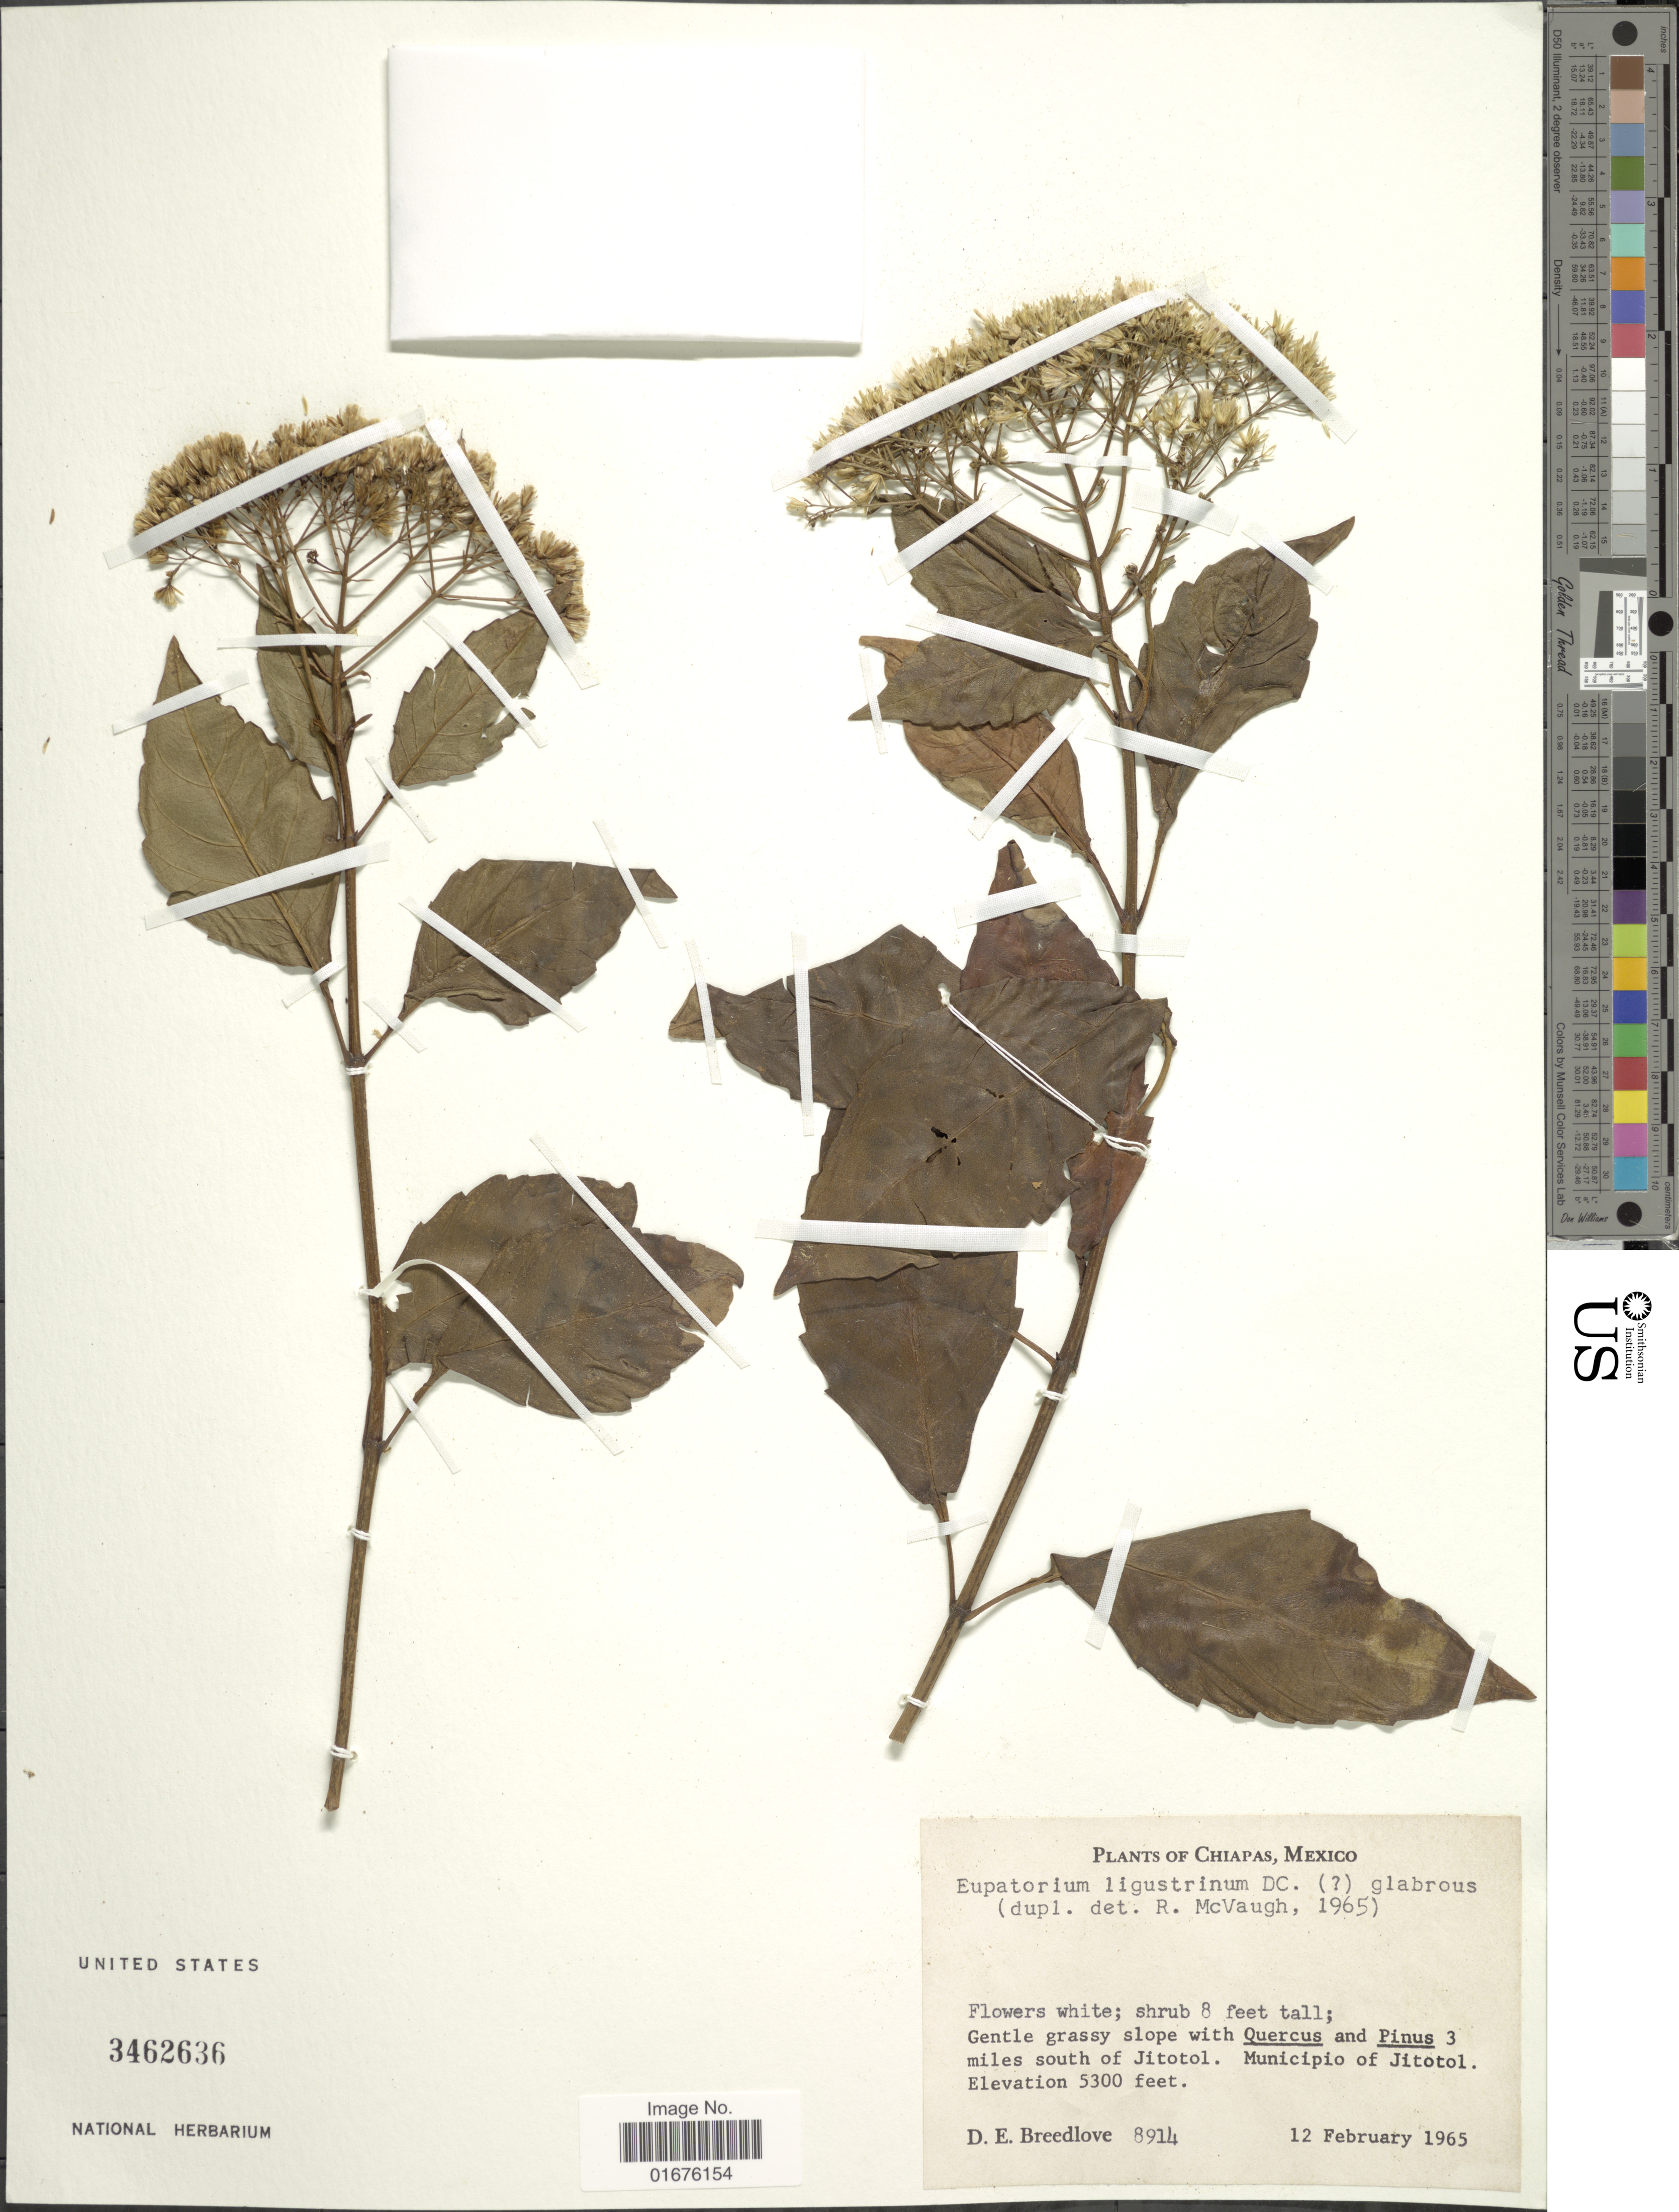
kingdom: Plantae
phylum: Tracheophyta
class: Magnoliopsida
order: Asterales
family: Asteraceae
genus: Ageratina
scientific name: Ageratina ligustrina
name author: (DC.) R.M. King & H. Rob.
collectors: D. E. Breedlove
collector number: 8914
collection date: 1965-02-12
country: Mexico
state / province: Chiapas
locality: Gentle grassy slope with Quercus and Pinus 3 miles south of Jitotol, Municipio of Jitotol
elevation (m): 1615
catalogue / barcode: US 3462636